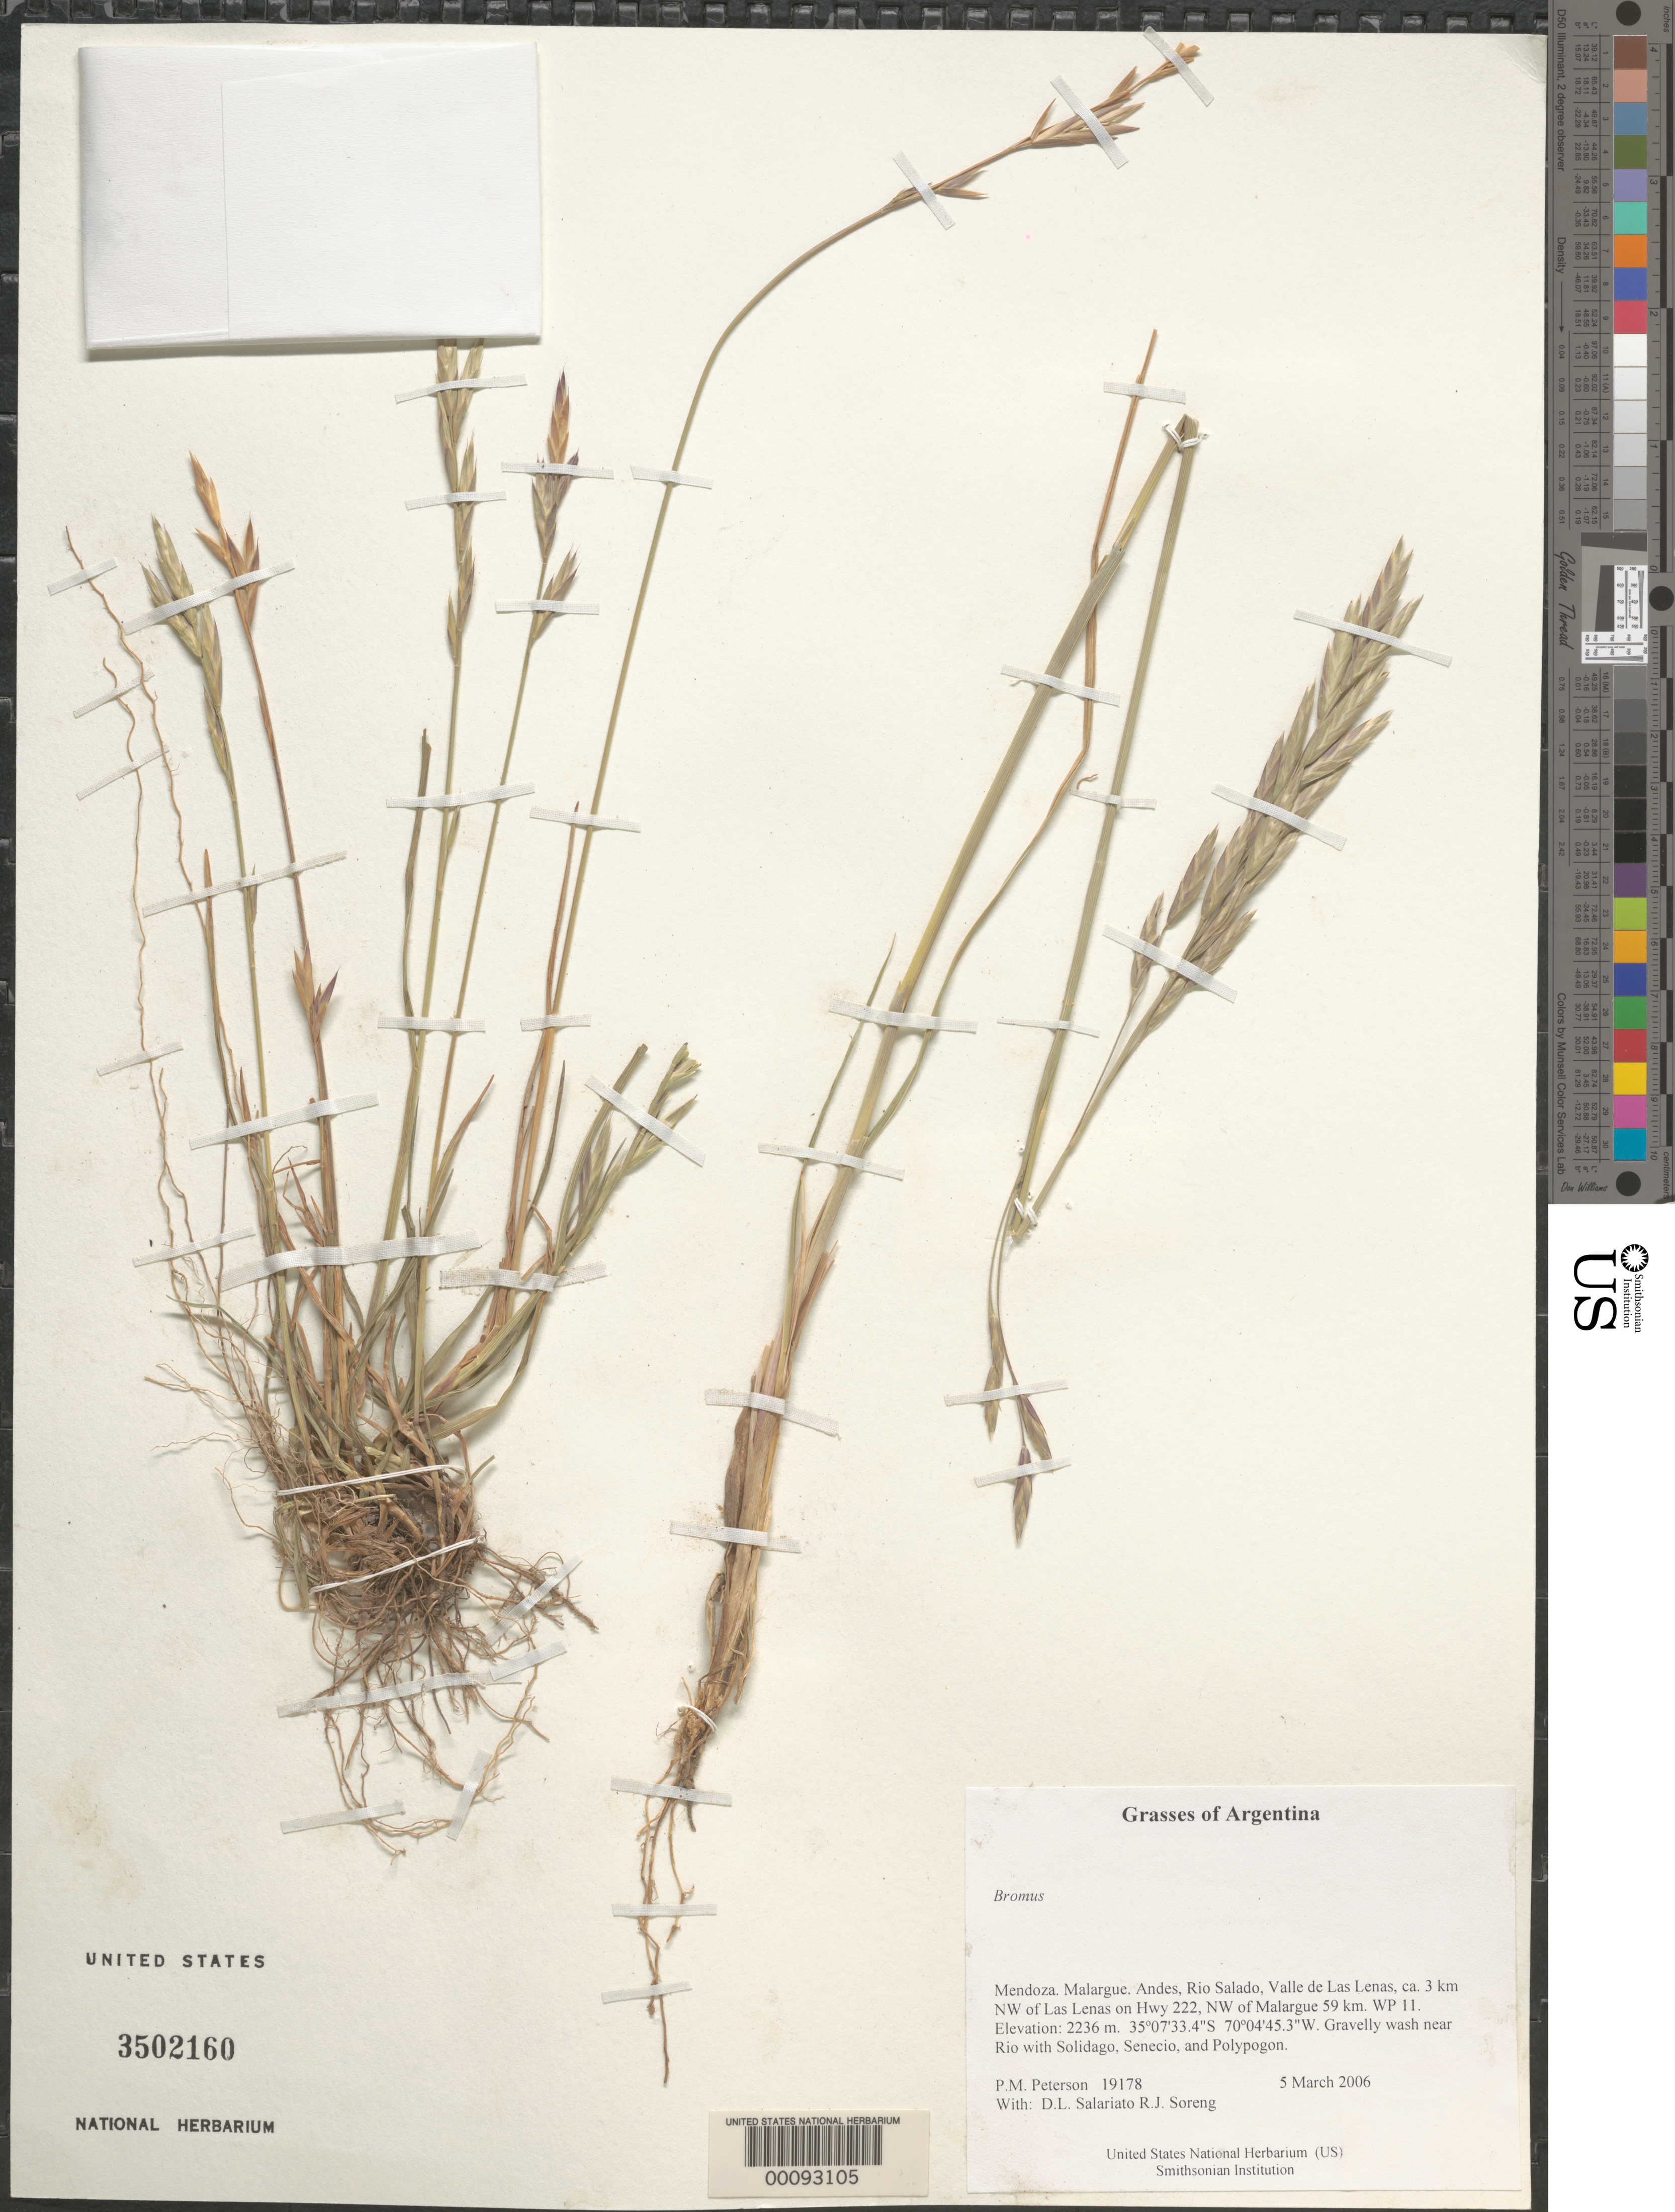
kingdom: Plantae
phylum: Tracheophyta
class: Liliopsida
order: Poales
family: Poaceae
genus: Bromus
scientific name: Bromus sp.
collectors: P. M. Peterson, R. J. Soreng, D. Salariato & A. Panizza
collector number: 19178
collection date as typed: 05 Mar 2006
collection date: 2006-03-05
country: Argentina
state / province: Mendoza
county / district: Malargue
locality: Andes, Rio Salado, Valle de Las Lenas, ca. 3 km NW of Las Lenas on Hwy 222, NW of Malargue 59 km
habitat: Gravelly wash near Rio with Solidago, Senecio, and Polypogon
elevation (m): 2236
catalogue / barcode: US 3502160